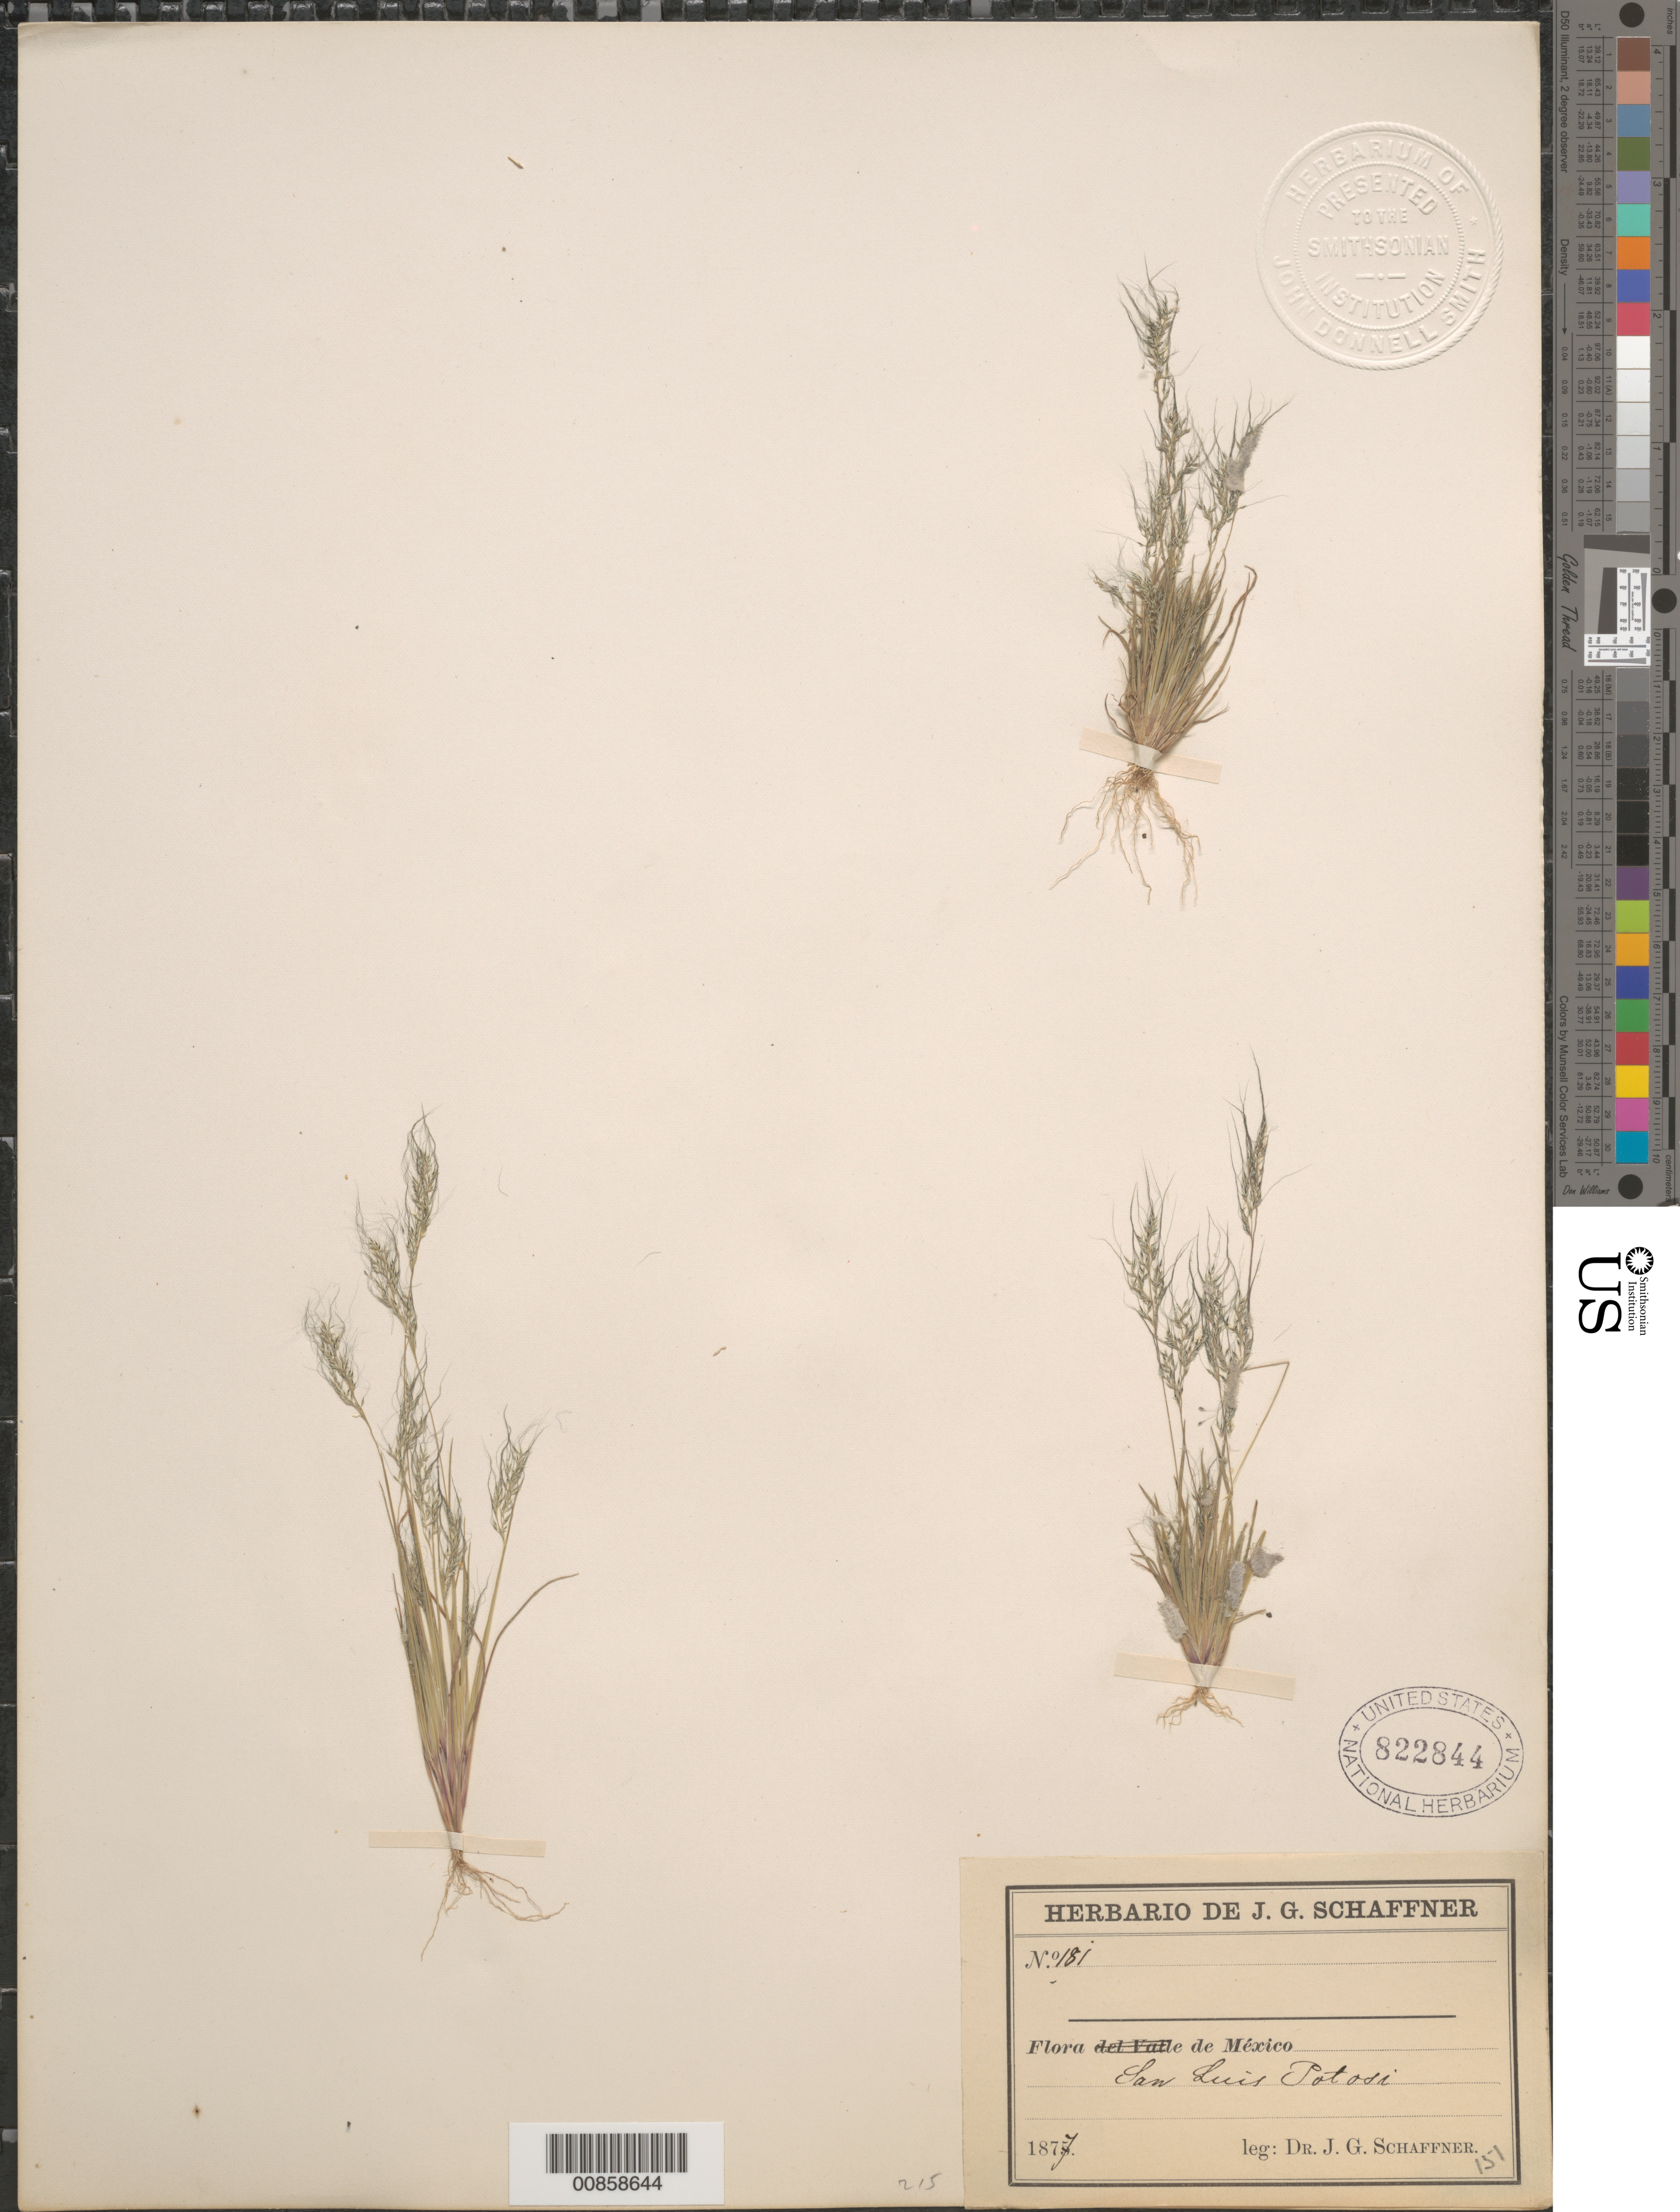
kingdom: Plantae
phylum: Tracheophyta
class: Liliopsida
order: Poales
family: Poaceae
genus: Muhlenbergia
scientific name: Muhlenbergia crispiseta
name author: Hitchc.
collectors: J. G. Schaffner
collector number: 181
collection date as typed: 1877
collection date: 1877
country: Mexico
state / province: San Luis Potosí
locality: San Luis Potosí.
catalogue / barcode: US 822844